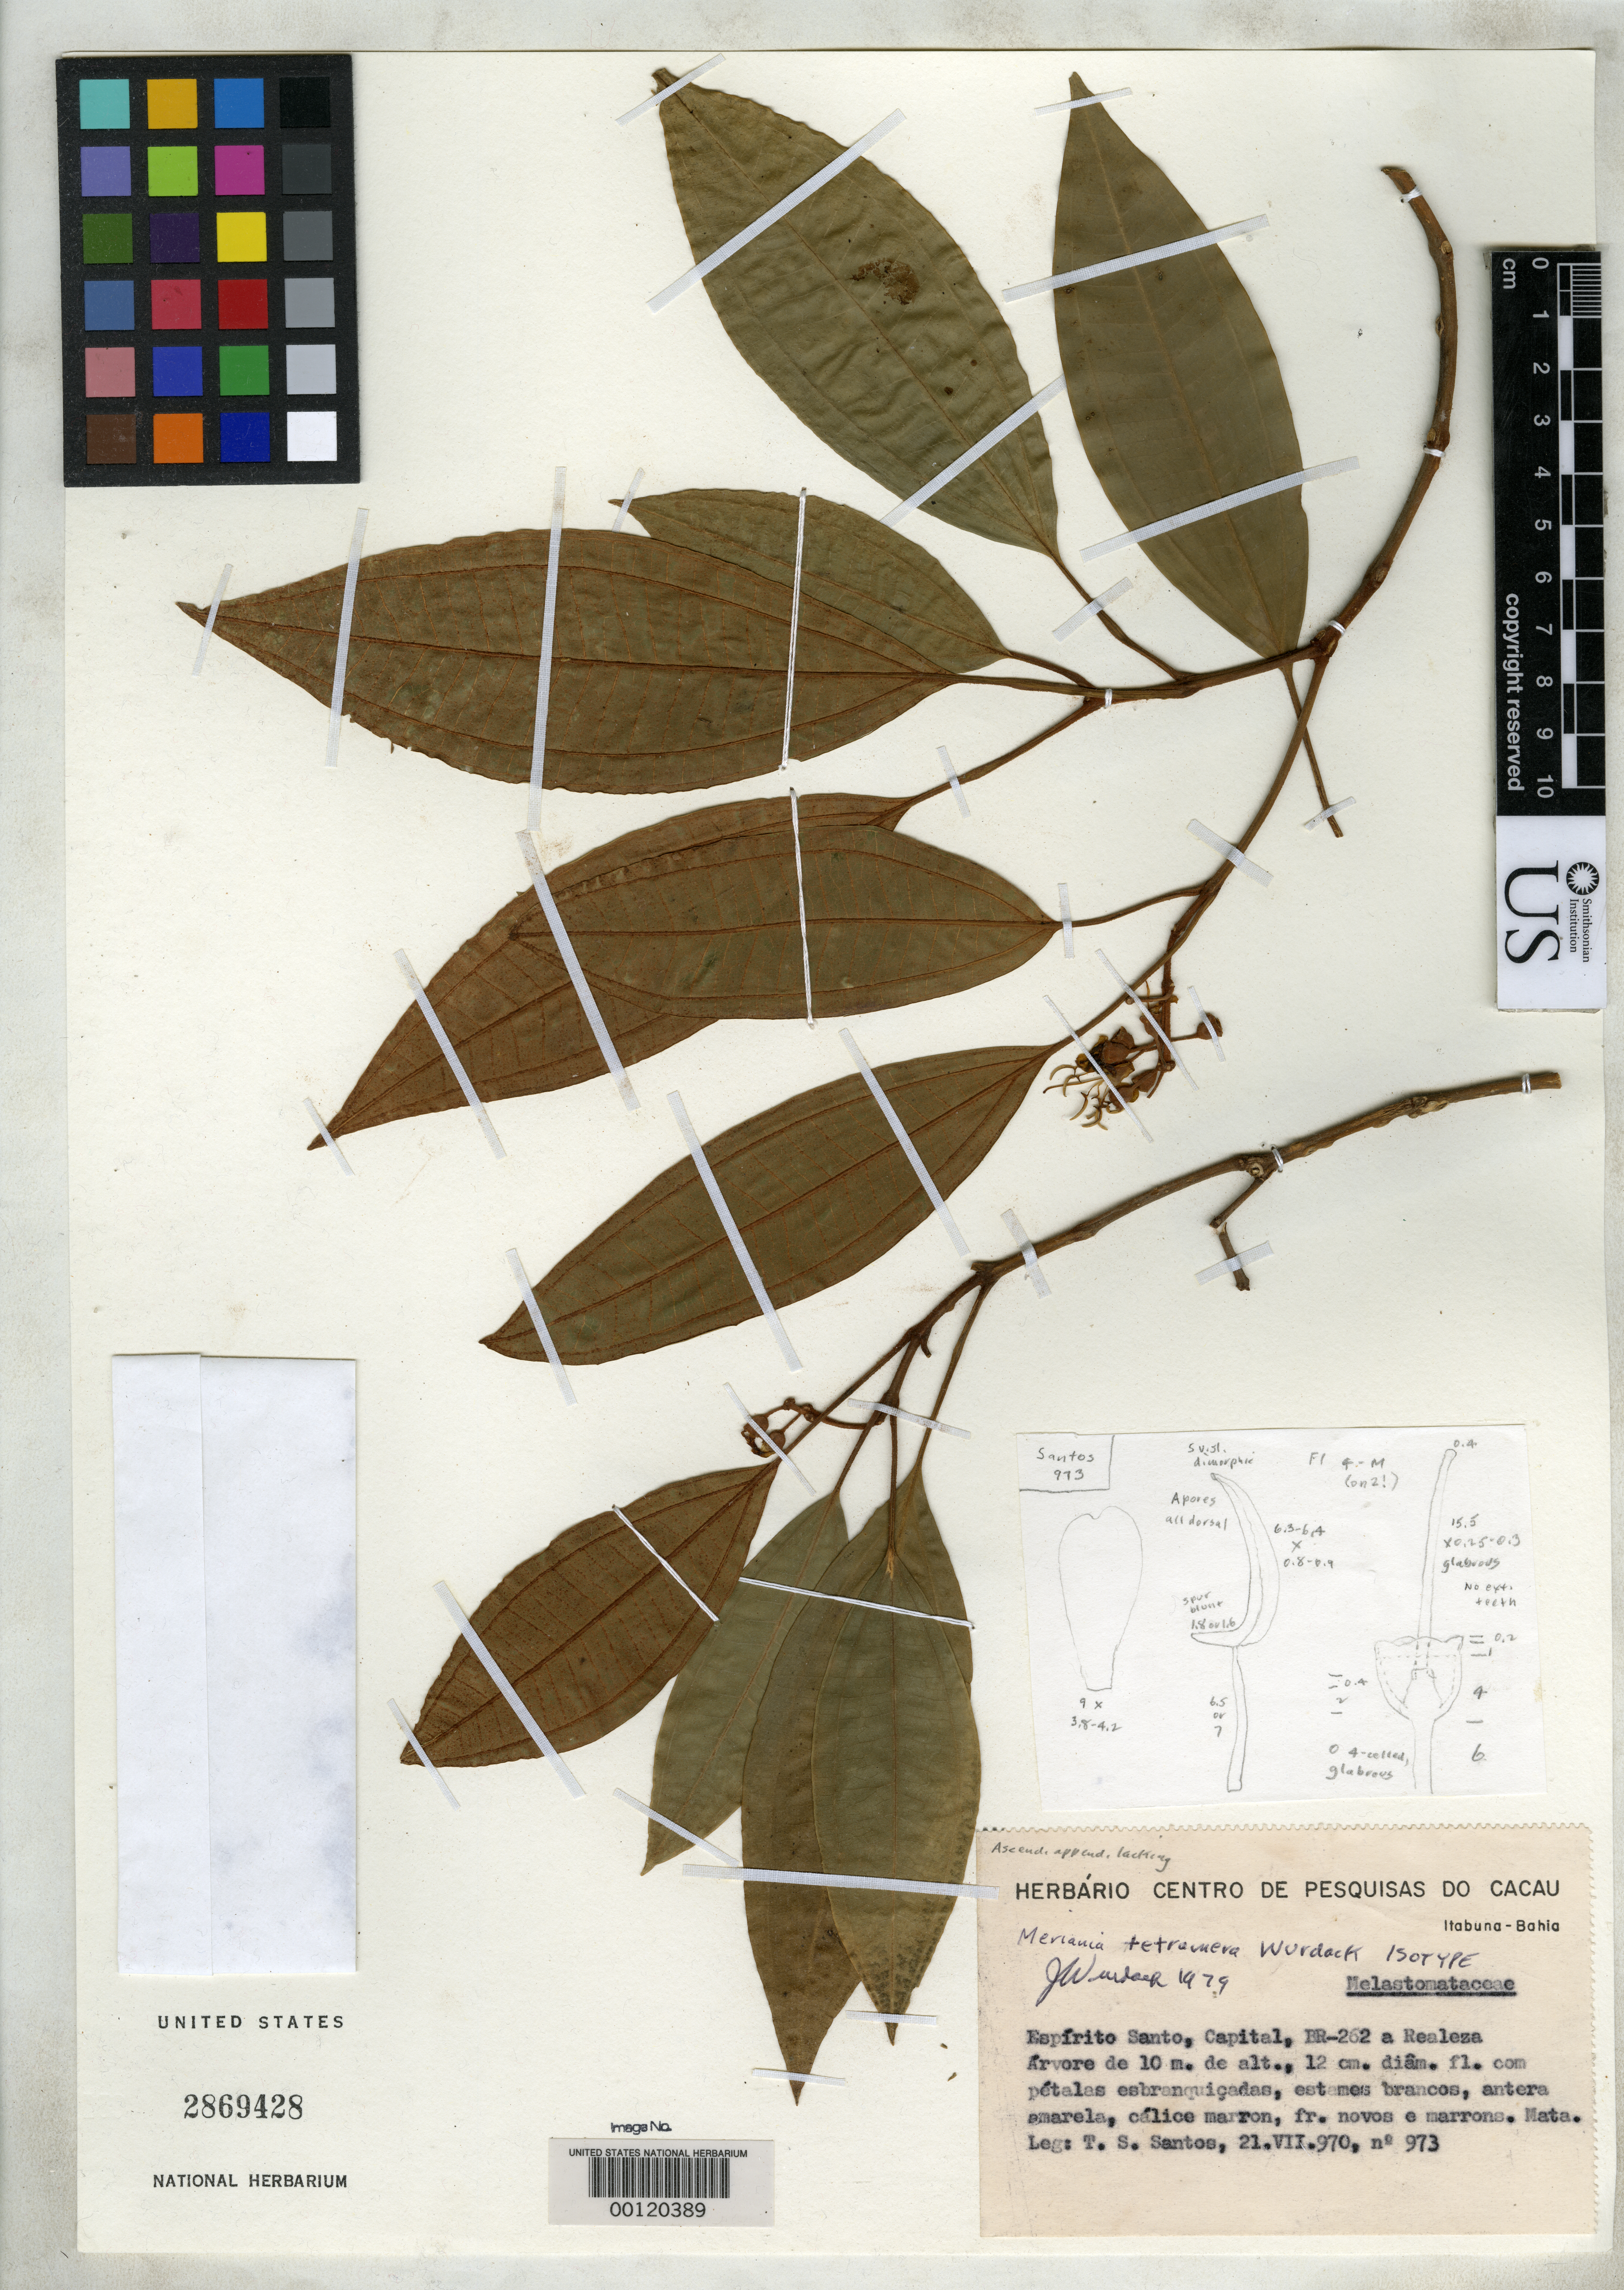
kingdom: Plantae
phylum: Tracheophyta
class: Magnoliopsida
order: Myrtales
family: Melastomataceae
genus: Meriania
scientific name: Meriania tetramera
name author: Wurdack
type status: Isotype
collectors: T. S. Santos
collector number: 973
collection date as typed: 21 Jul 1970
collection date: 1970-07-21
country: Brazil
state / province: Espírito Santo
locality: Br-262 to Realeza.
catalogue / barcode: US 2869428